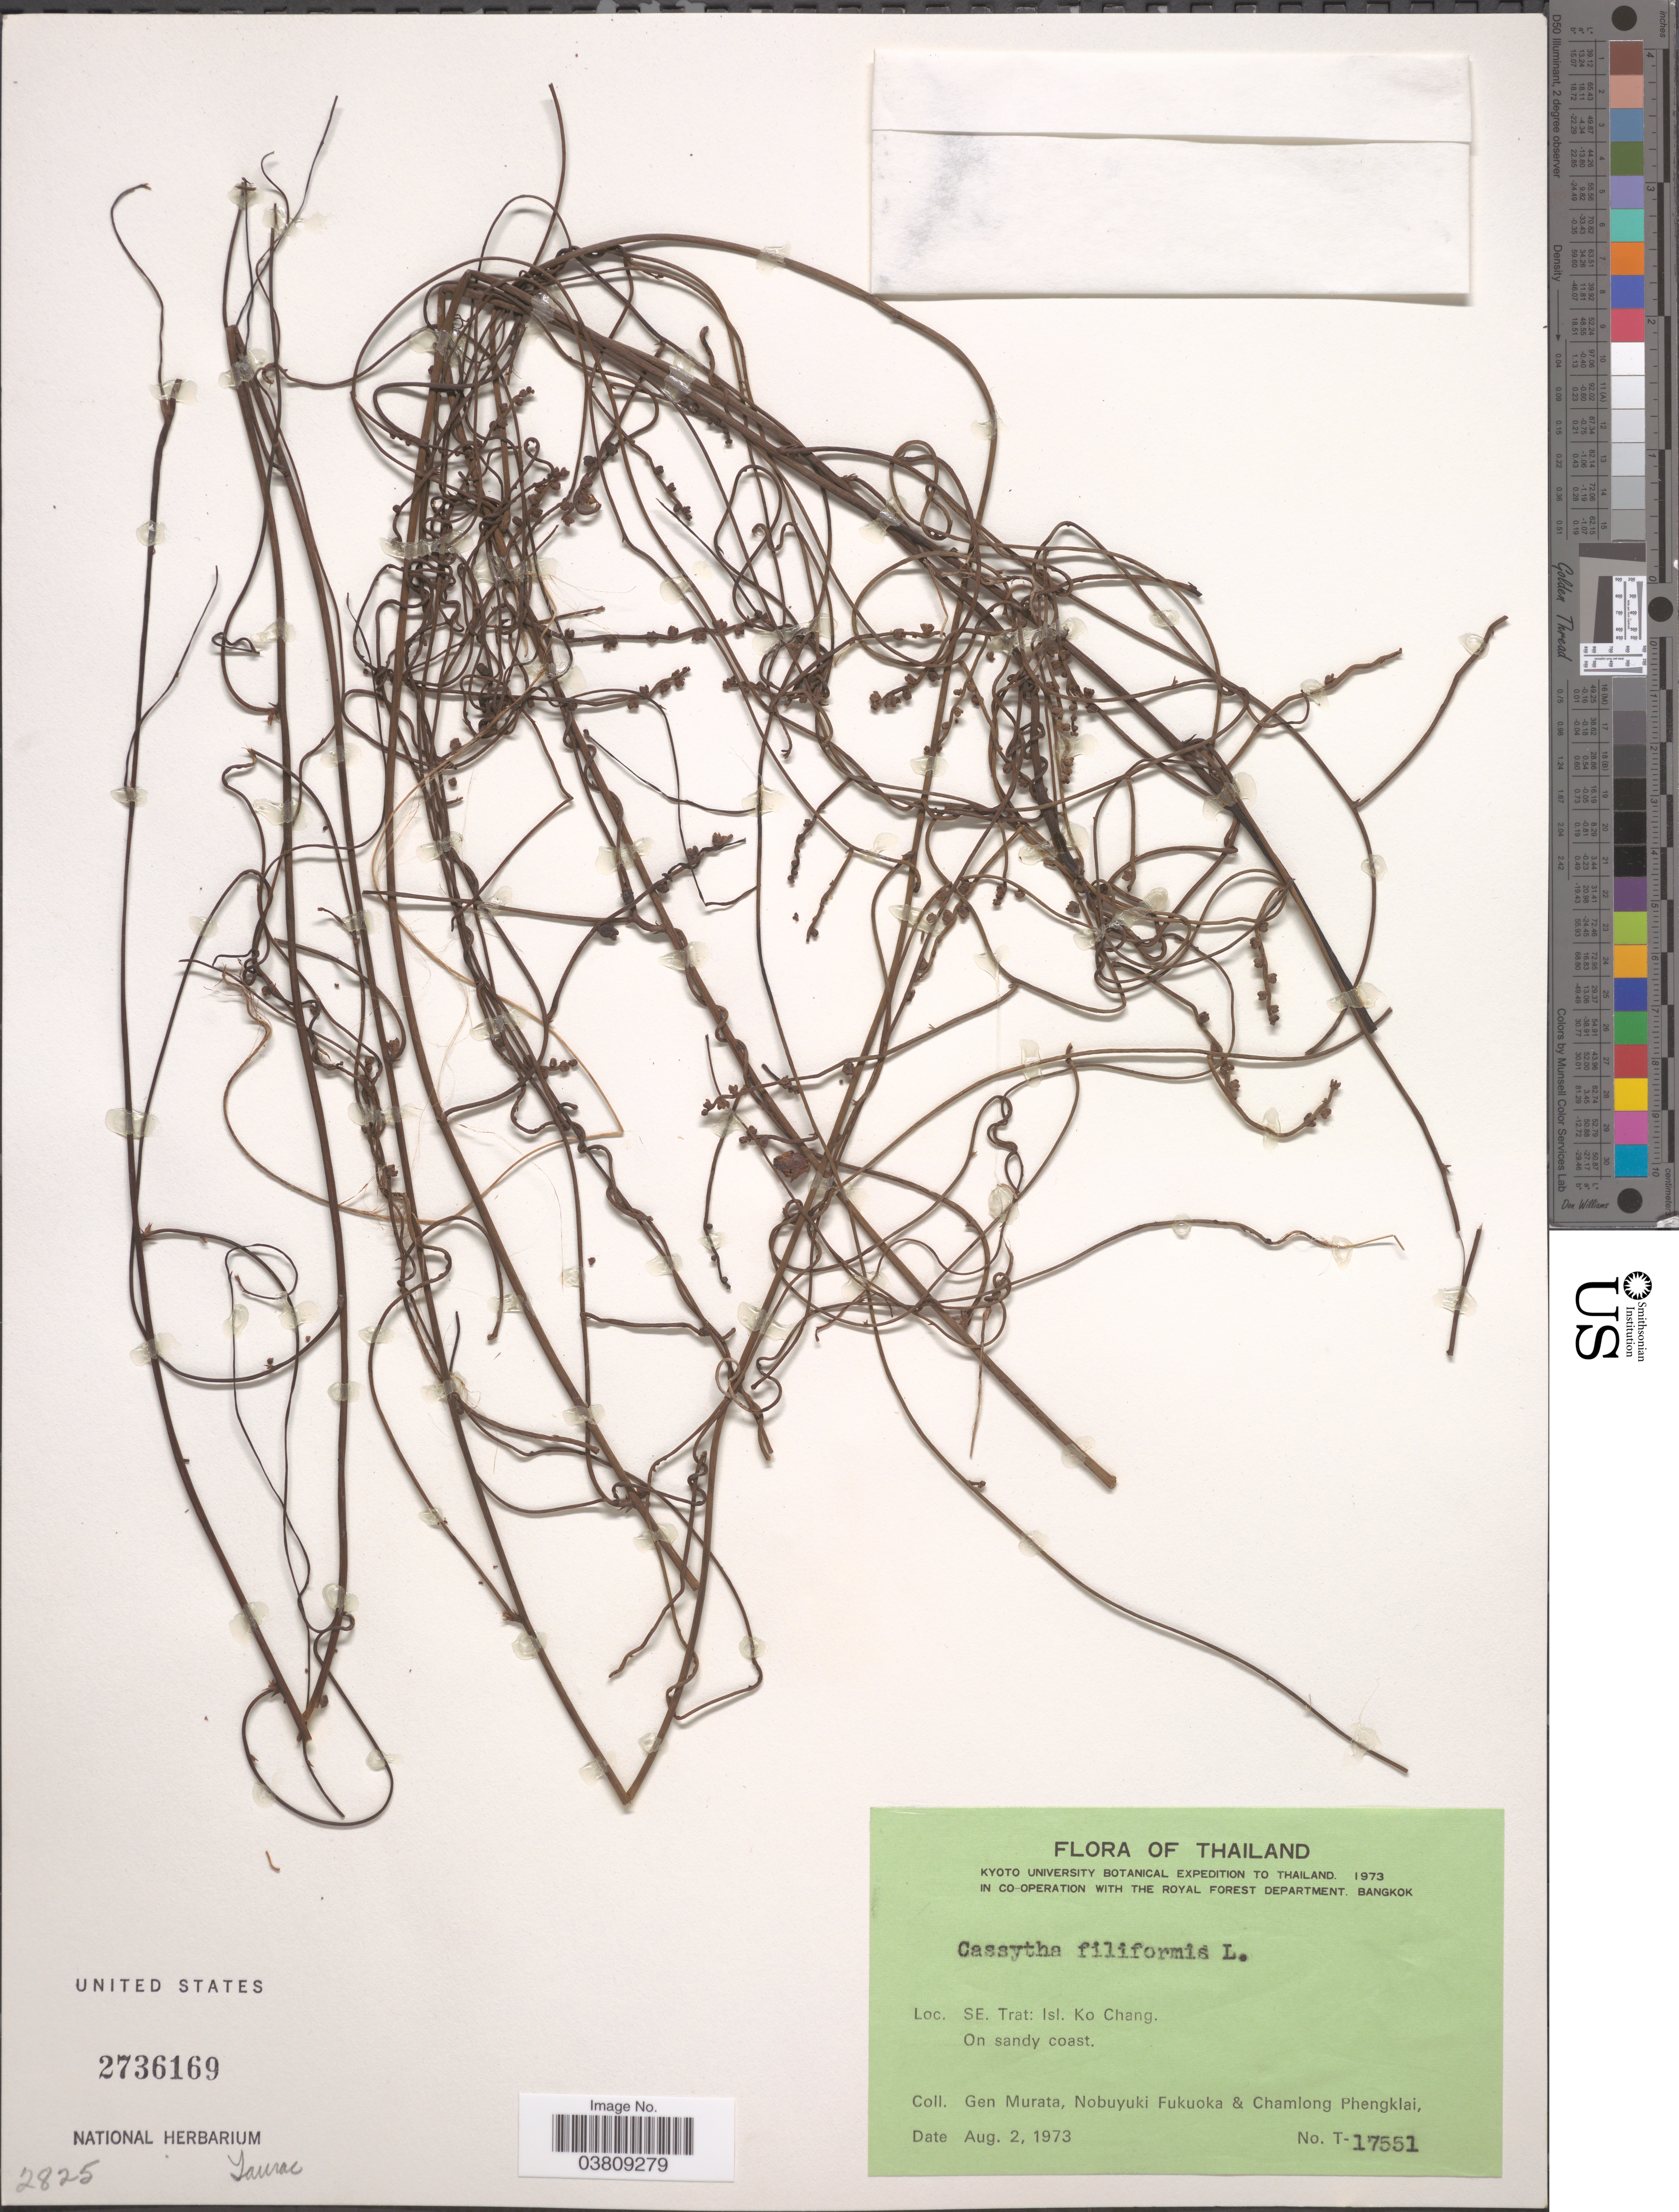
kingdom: Plantae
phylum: Tracheophyta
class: Magnoliopsida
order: Laurales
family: Lauraceae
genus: Cassytha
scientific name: Cassytha filiformis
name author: L.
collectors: G. Murata, N. Fukuoka & C. Phengklai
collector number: T-17551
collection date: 1973-08-02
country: Thailand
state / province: Trat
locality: SE. Trat: Isl. Ko Chang. On sandy coast.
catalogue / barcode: US 2736169